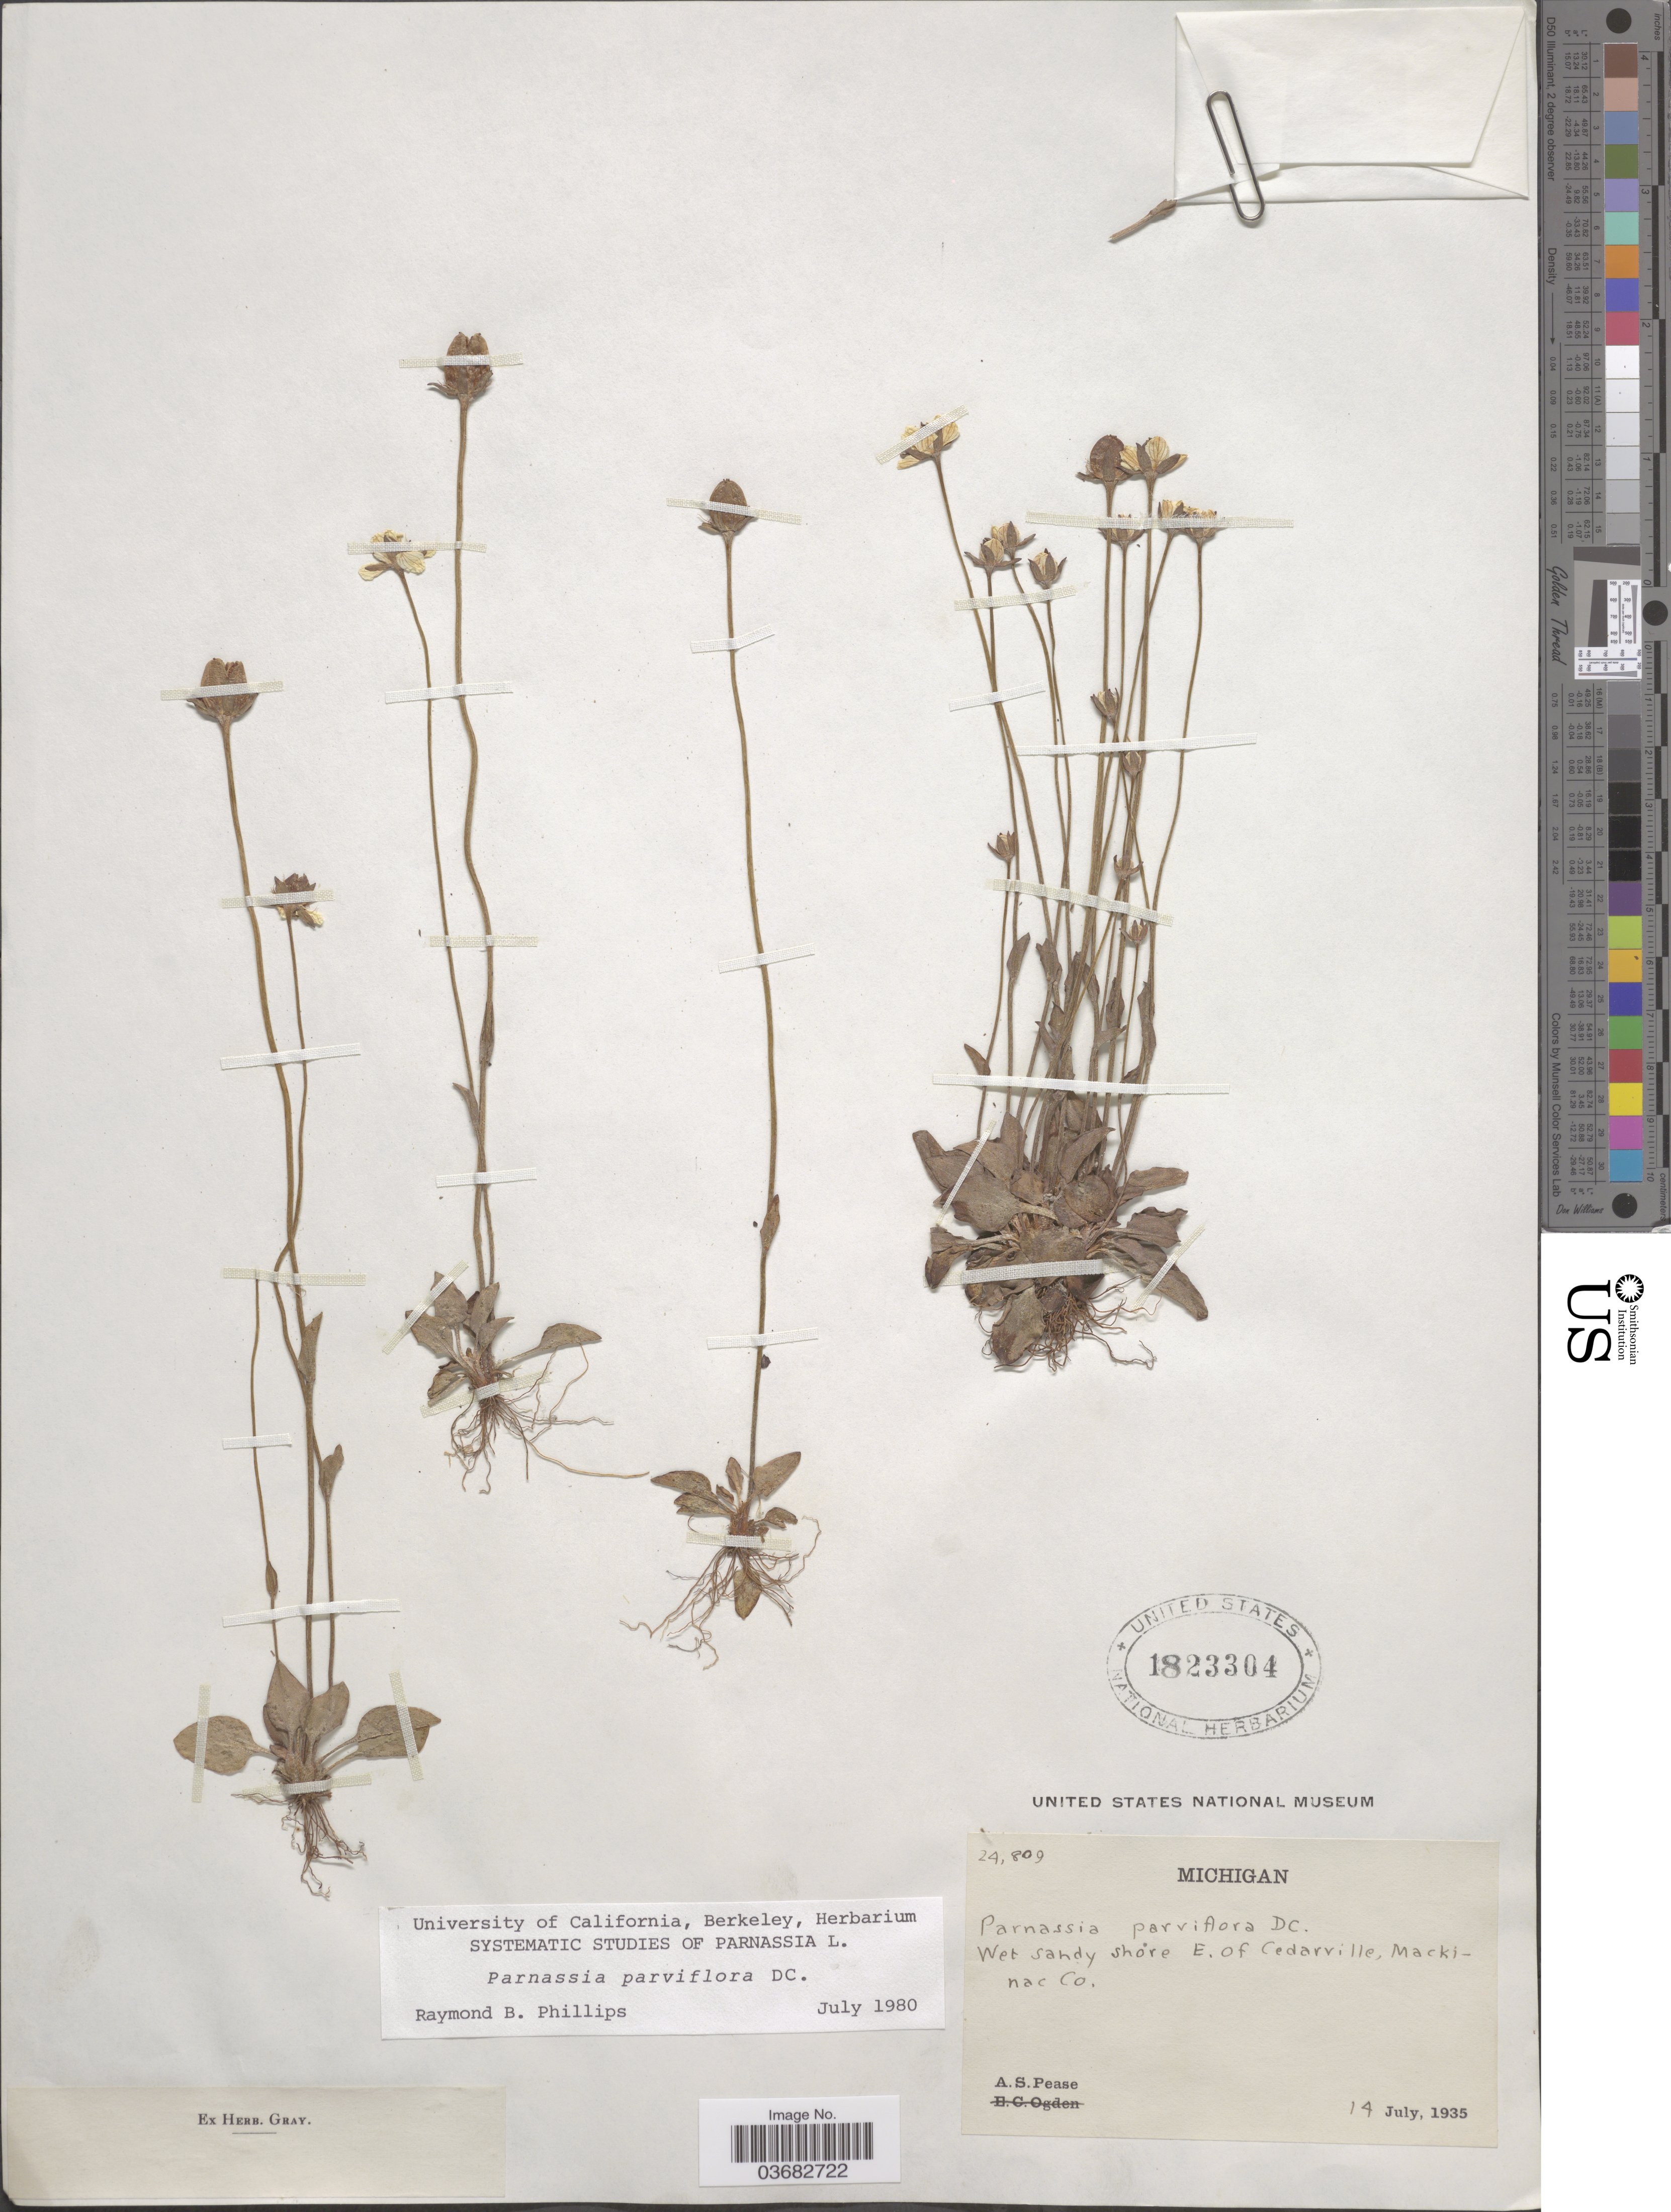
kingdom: Plantae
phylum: Tracheophyta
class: Magnoliopsida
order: Celastrales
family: Parnassiaceae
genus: Parnassia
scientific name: Parnassia parviflora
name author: DC.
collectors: A. S. Pease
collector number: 24809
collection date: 1935-07-14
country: United States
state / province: Michigan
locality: Wet sandy shore E. of Cedarville, Mackinac Co.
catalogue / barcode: US 1823304